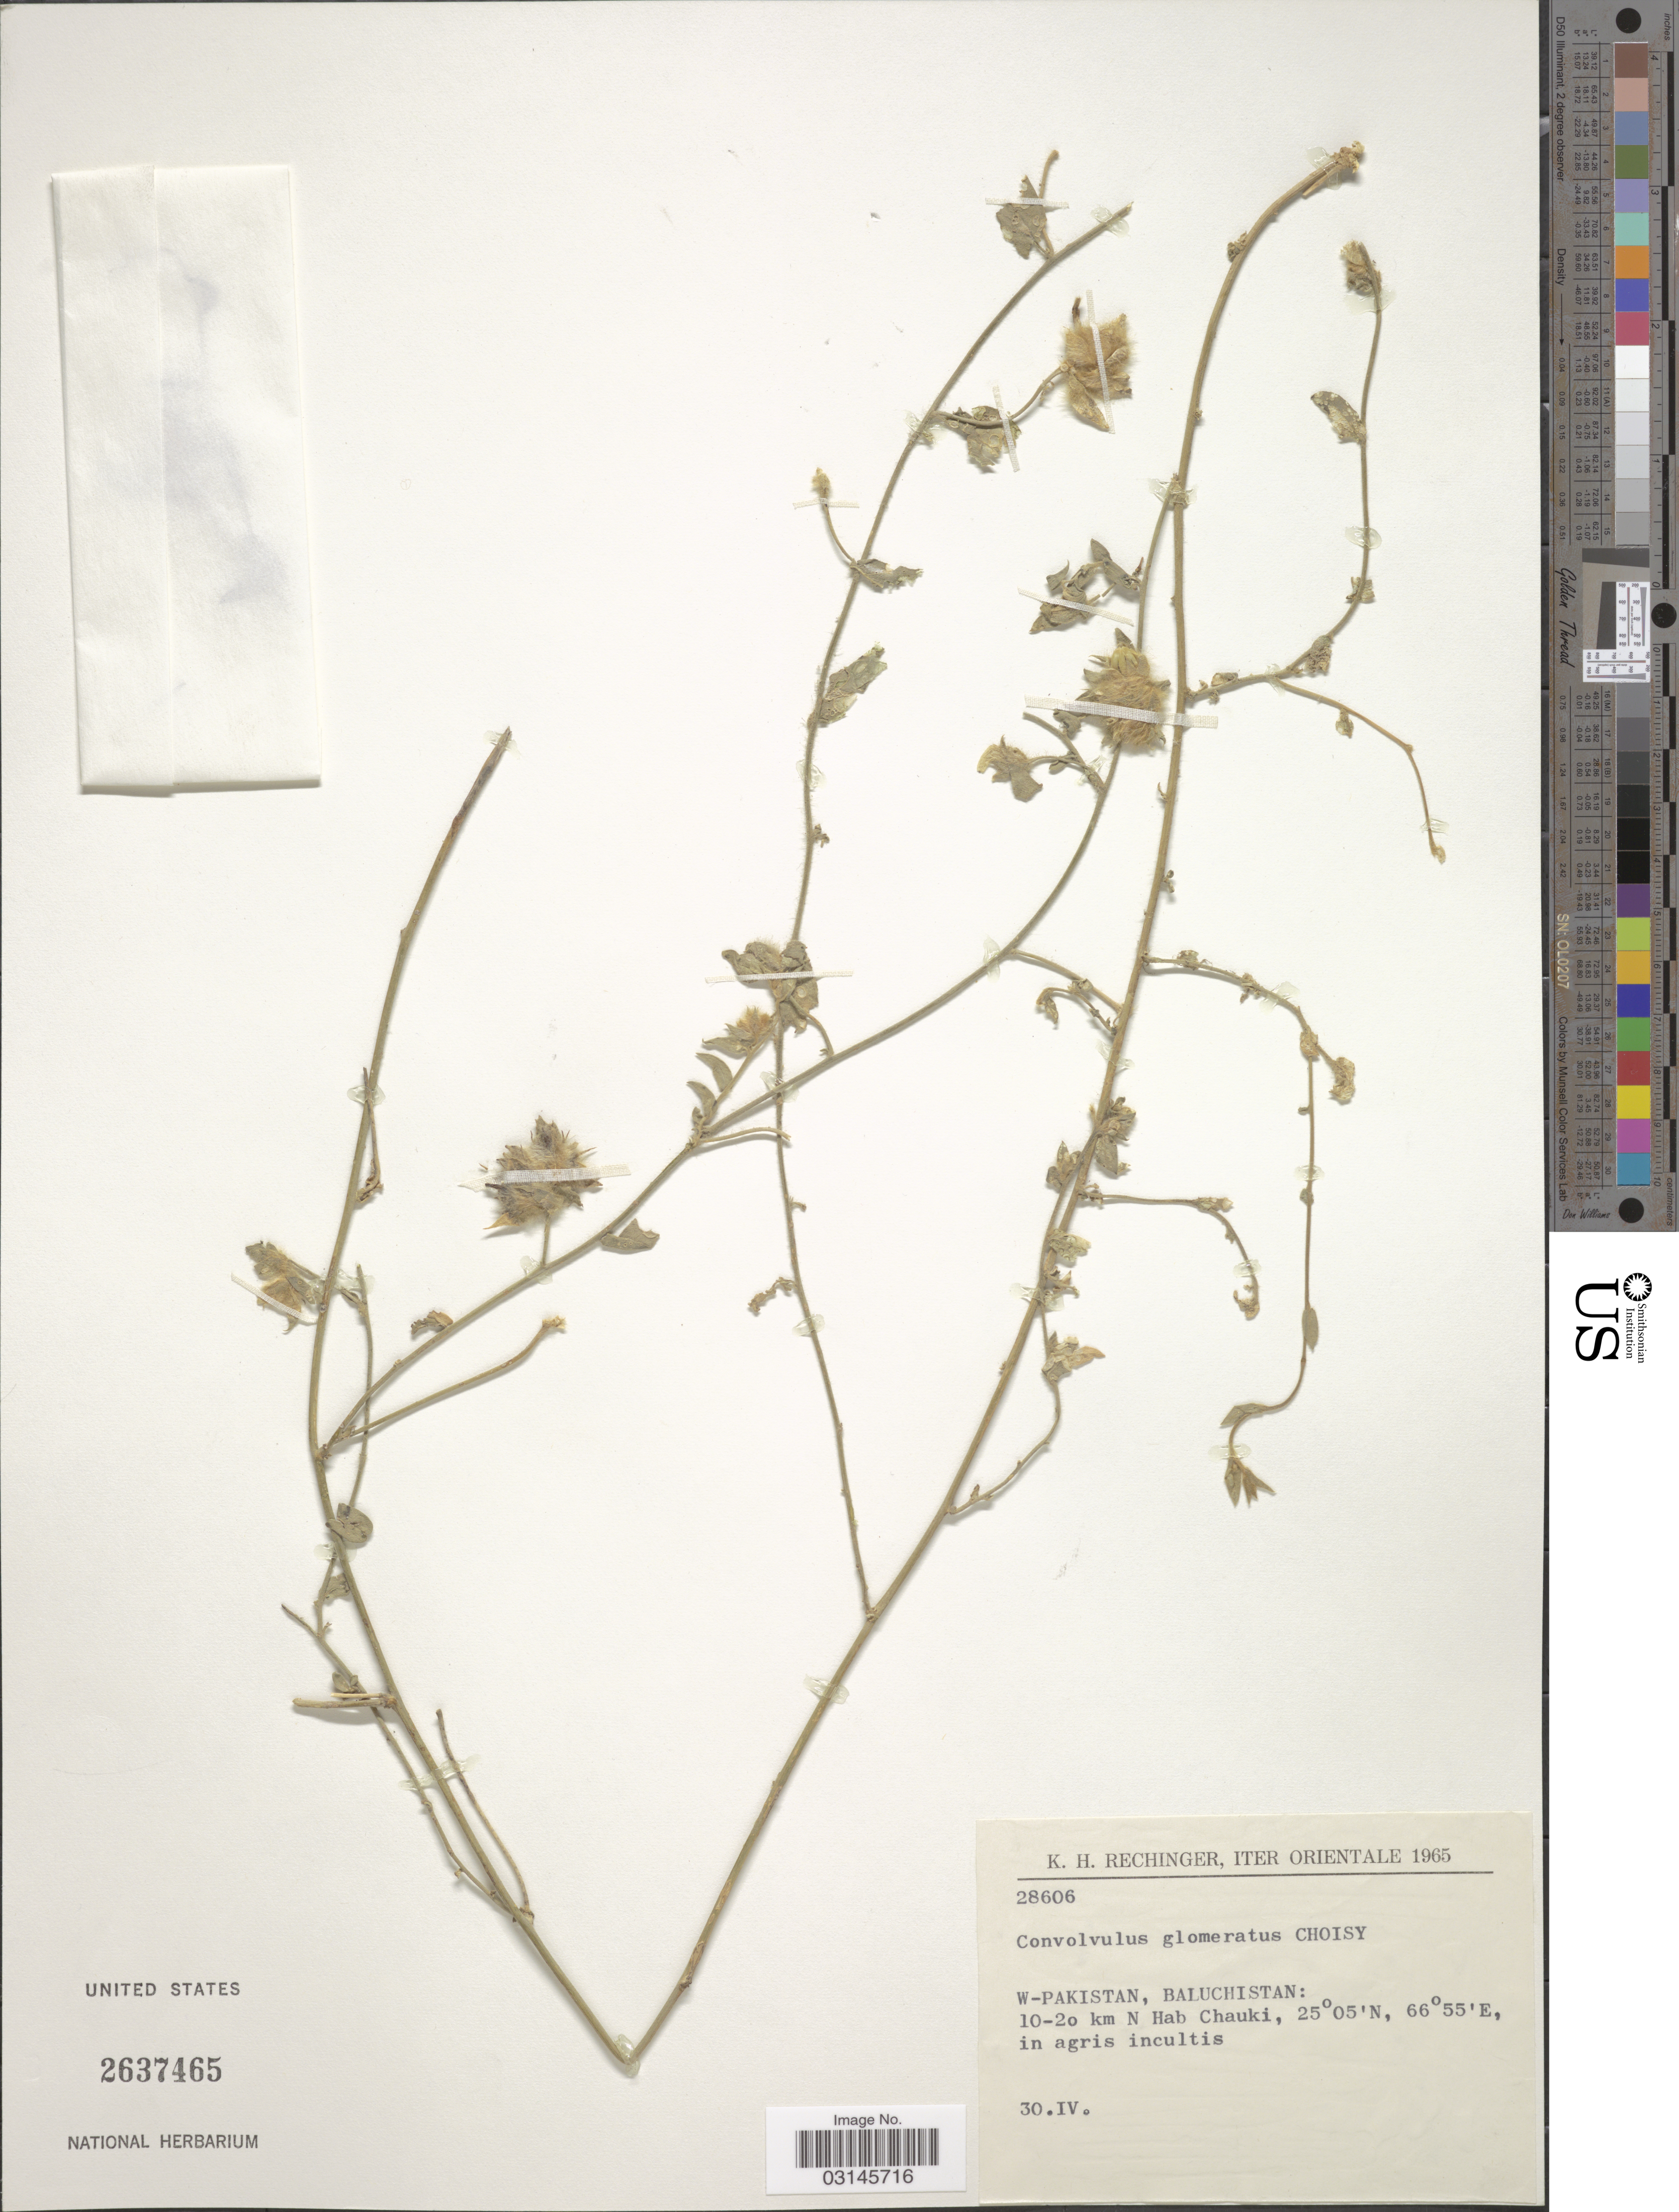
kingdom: Plantae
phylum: Tracheophyta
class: Magnoliopsida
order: Solanales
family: Convolvulaceae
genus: Convolvulus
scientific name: Convolvulus glomeratus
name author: Choisy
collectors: K. H. Rechinger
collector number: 28606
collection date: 1965-04-30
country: Pakistan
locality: Iter Orientale. W-Pakistan, Baluchistan: 10-20 km N Hab Chauki.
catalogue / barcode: US 2637465